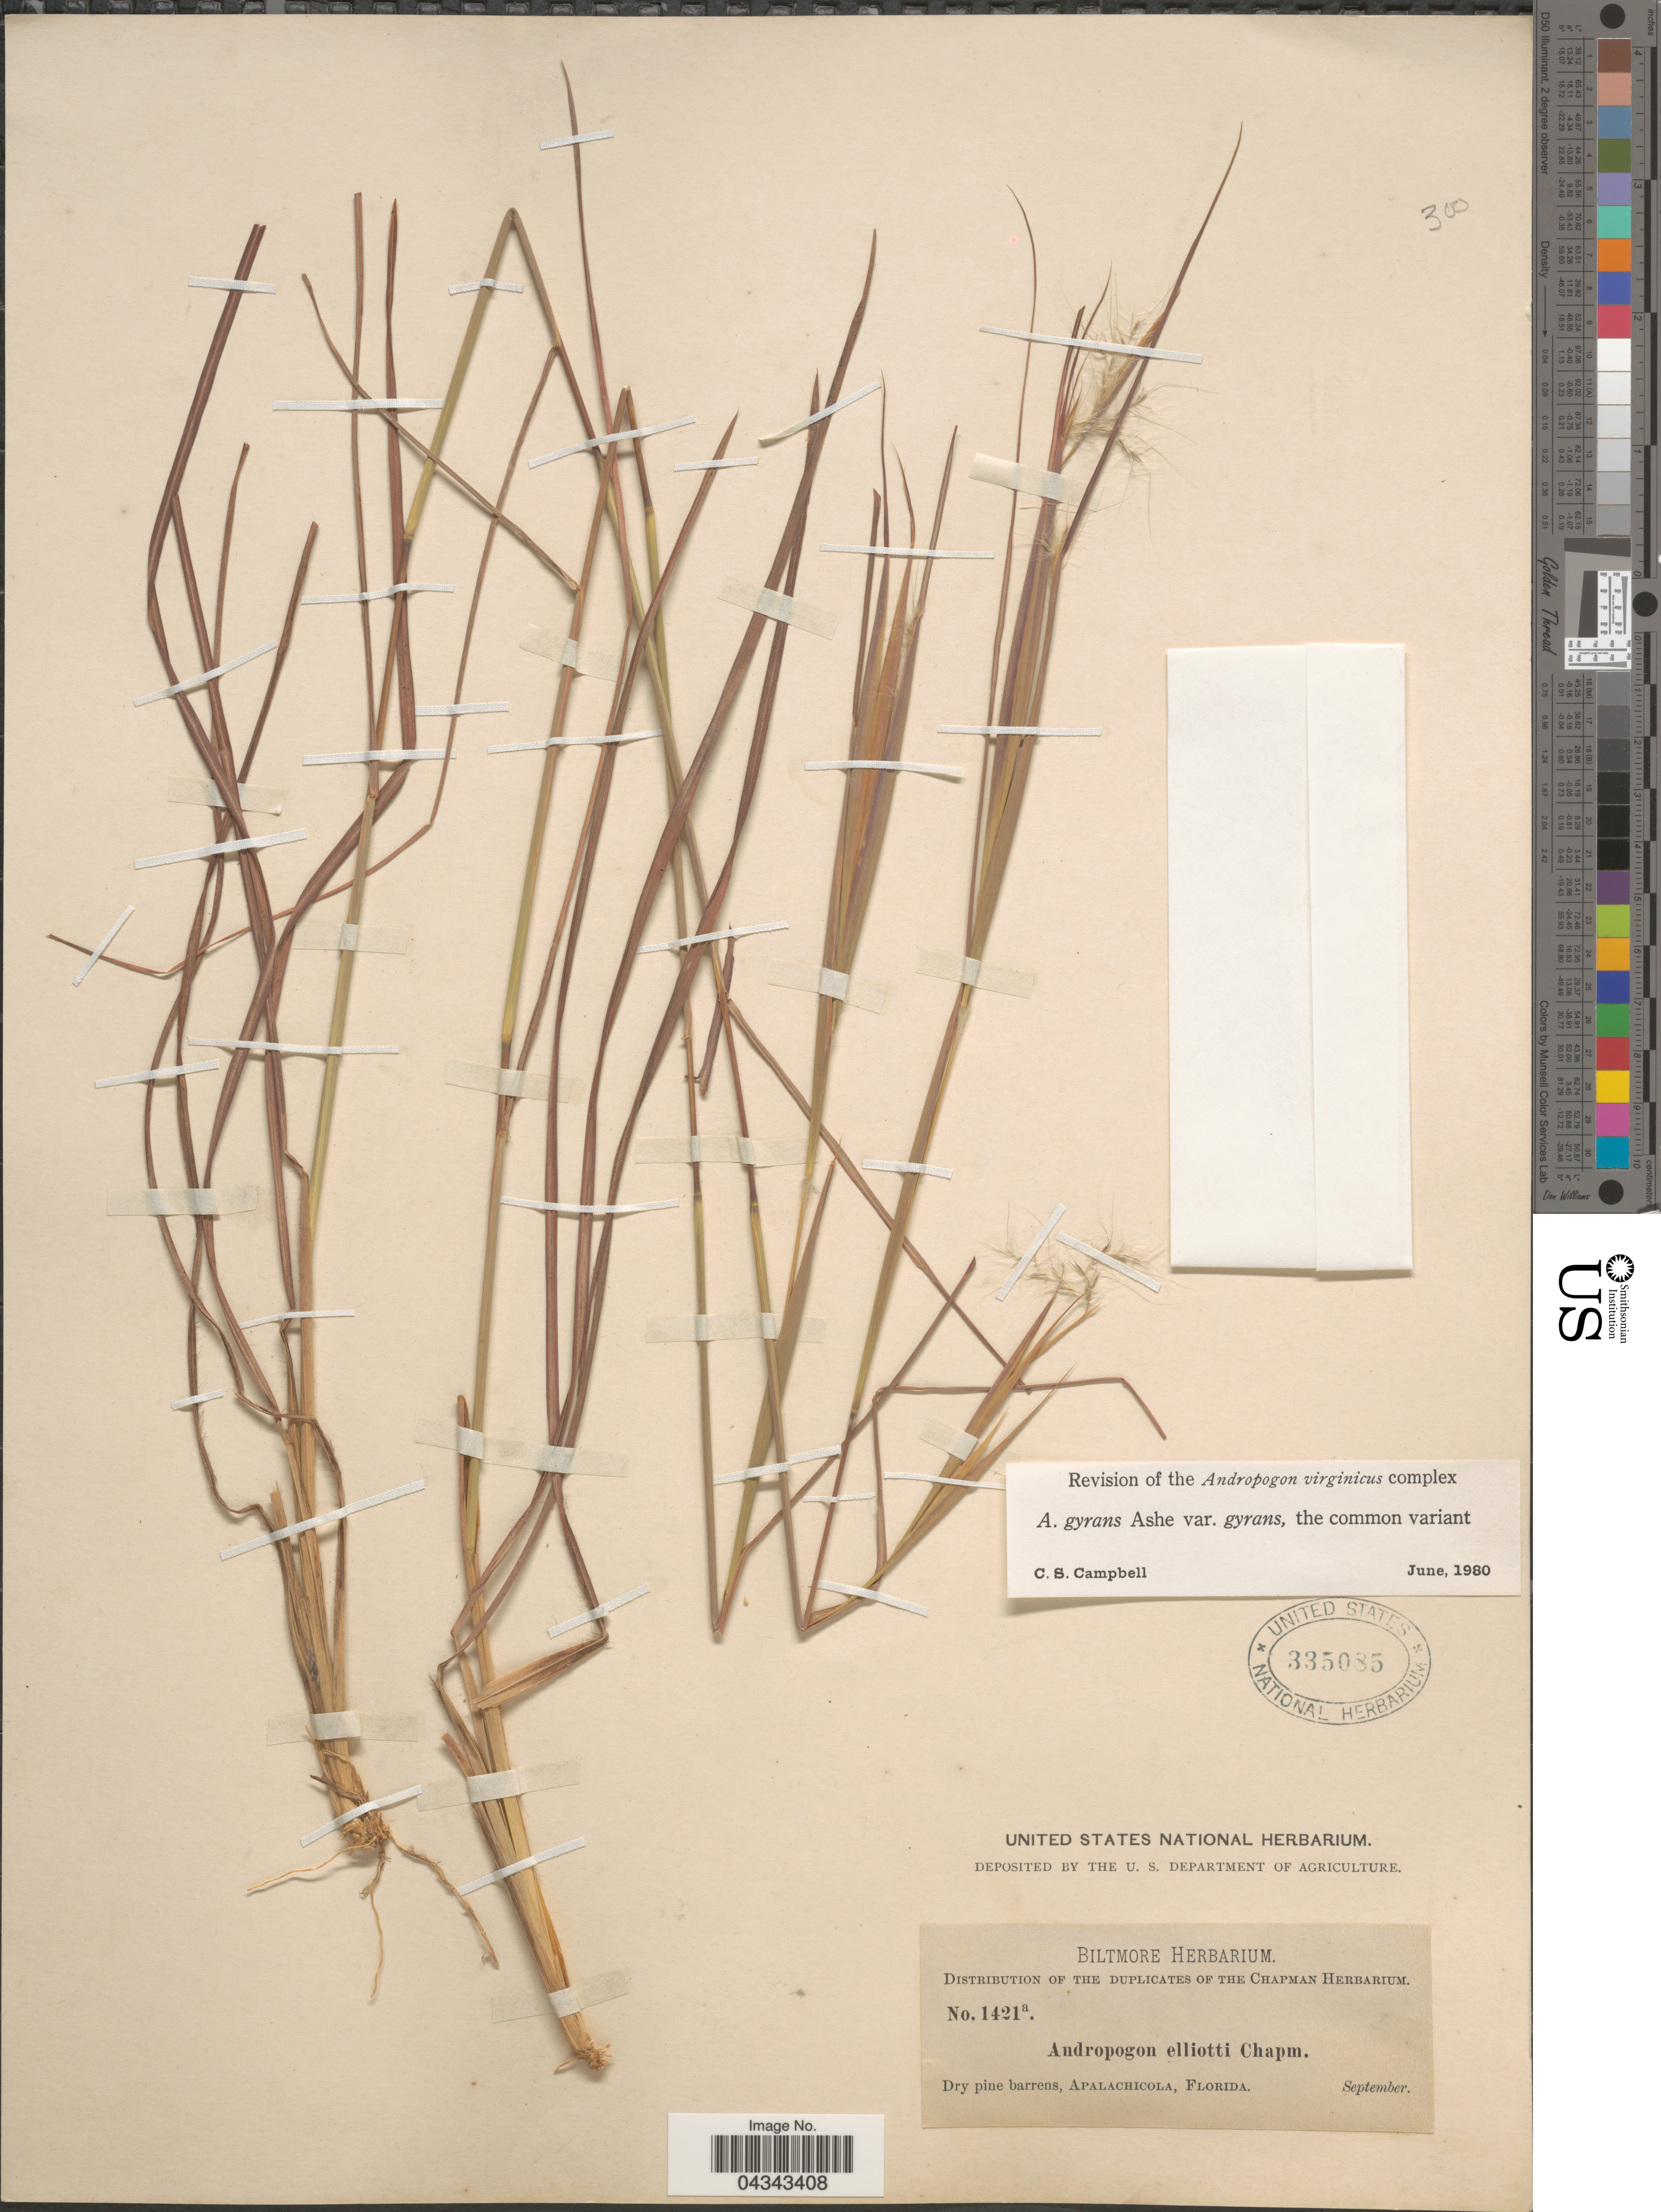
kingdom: Plantae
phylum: Tracheophyta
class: Liliopsida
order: Poales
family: Poaceae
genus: Andropogon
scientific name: Andropogon gyrans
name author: Ashe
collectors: ex herb. Biltmore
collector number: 1421a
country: United States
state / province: Florida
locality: Dry pine barrens, Apalachicola.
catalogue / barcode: US 335085